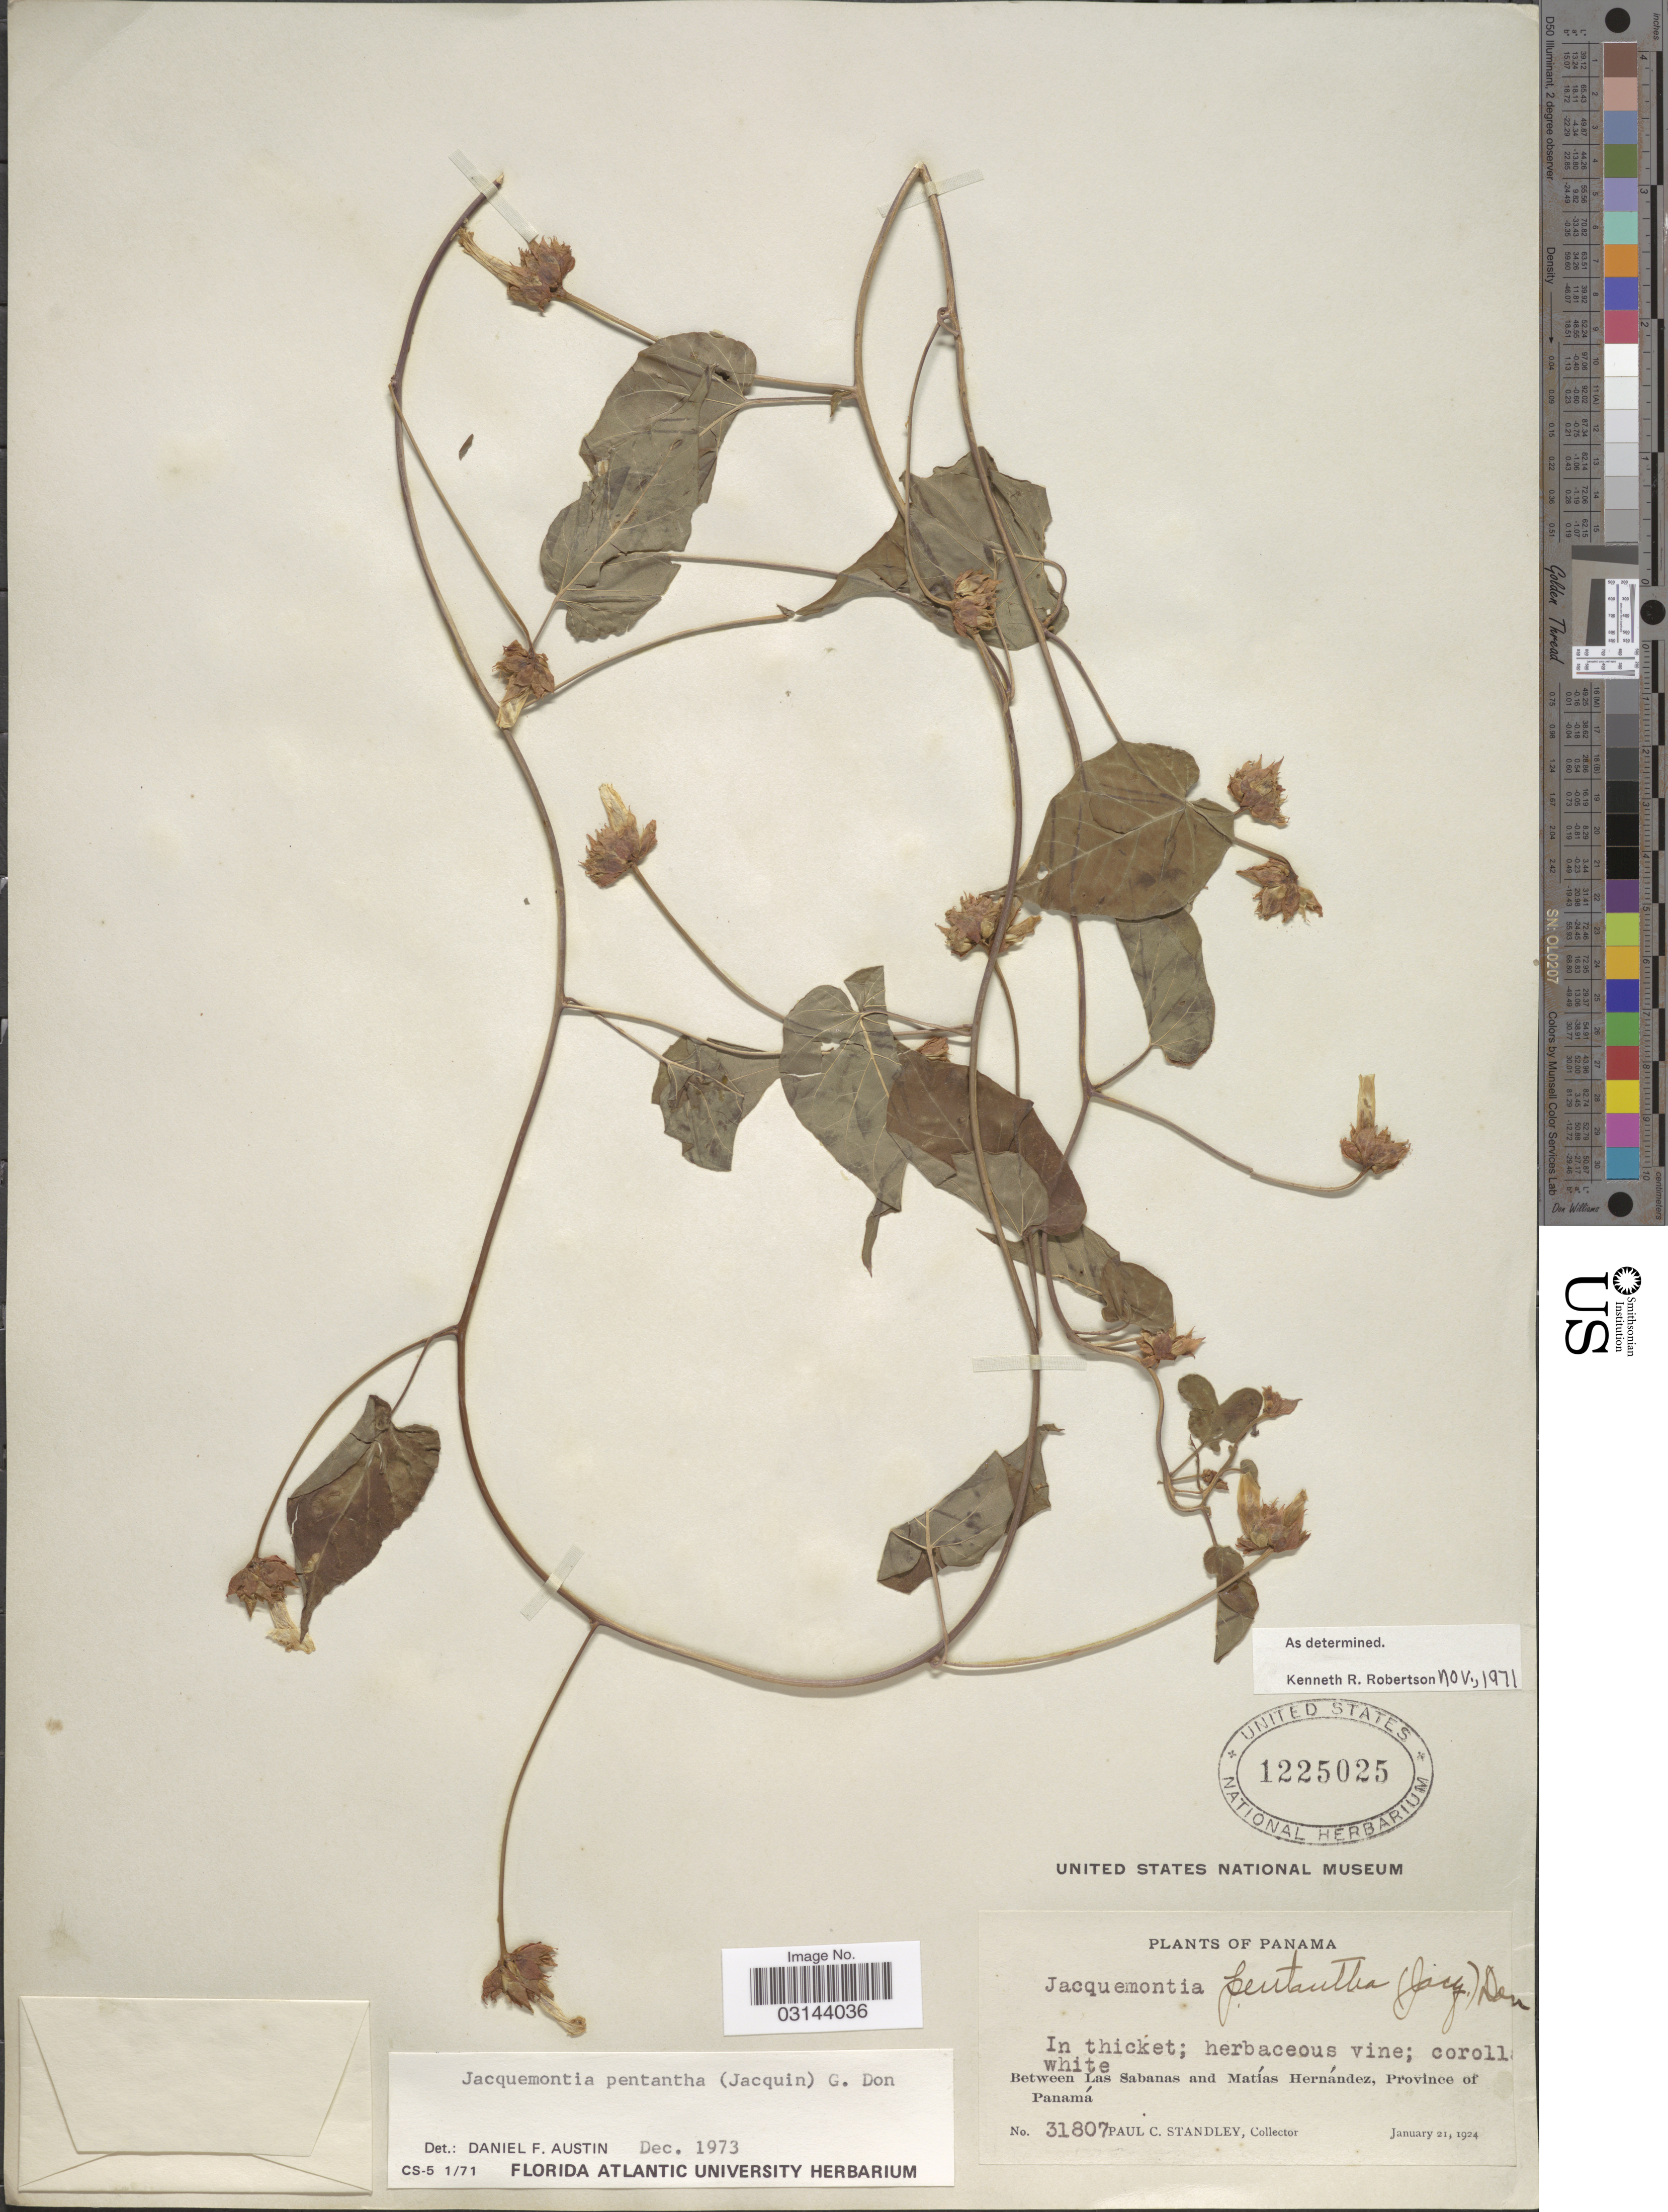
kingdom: Plantae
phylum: Tracheophyta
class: Magnoliopsida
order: Solanales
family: Convolvulaceae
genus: Jacquemontia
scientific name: Jacquemontia pentanthos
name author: (Jacq.) G. Don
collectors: P. C. Standley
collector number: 31807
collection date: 1924-01-21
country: Panama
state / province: Panamá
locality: Between Las Sabanas and Matías Hernández, Province of Panamá.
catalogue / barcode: US 1225025